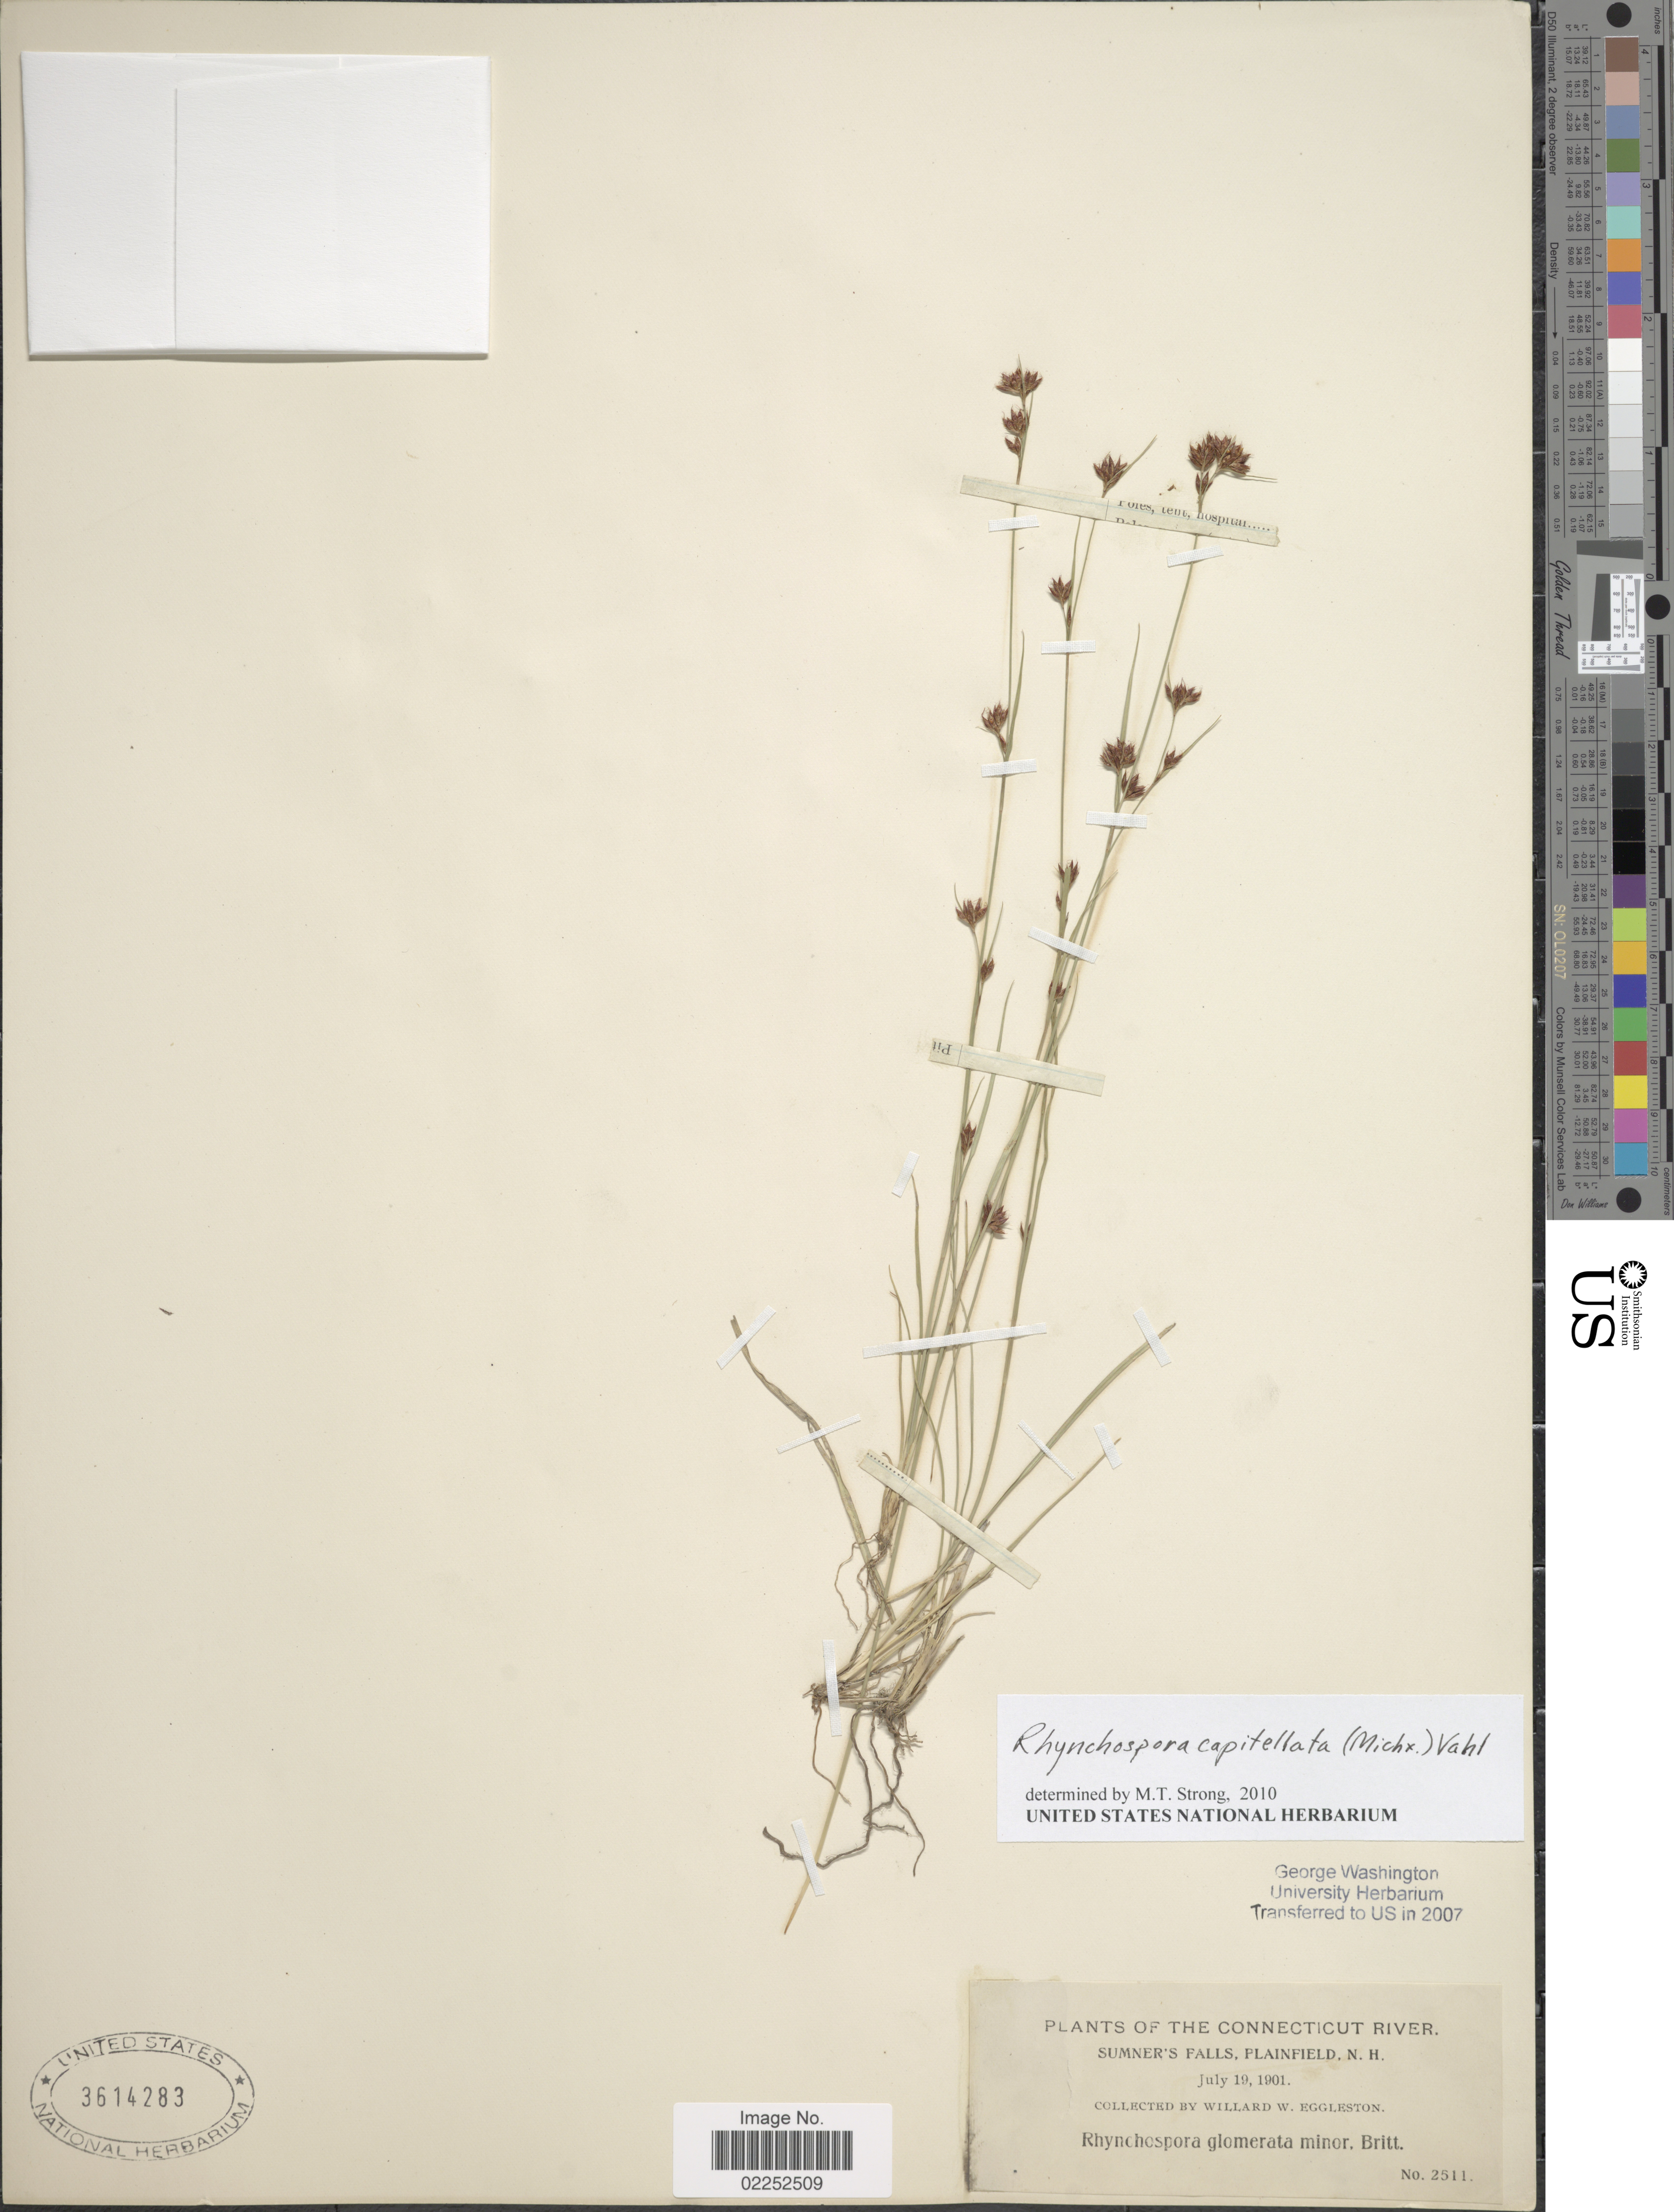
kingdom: Plantae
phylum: Tracheophyta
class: Liliopsida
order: Poales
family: Cyperaceae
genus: Rhynchospora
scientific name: Rhynchospora capitellata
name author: (Michx.) Vahl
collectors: W. W. Eggleston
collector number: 2511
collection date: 1901-07-19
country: United States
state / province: New Hampshire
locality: The Connecticut River, Sumner's Falls, Plainfield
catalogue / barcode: US 3614283